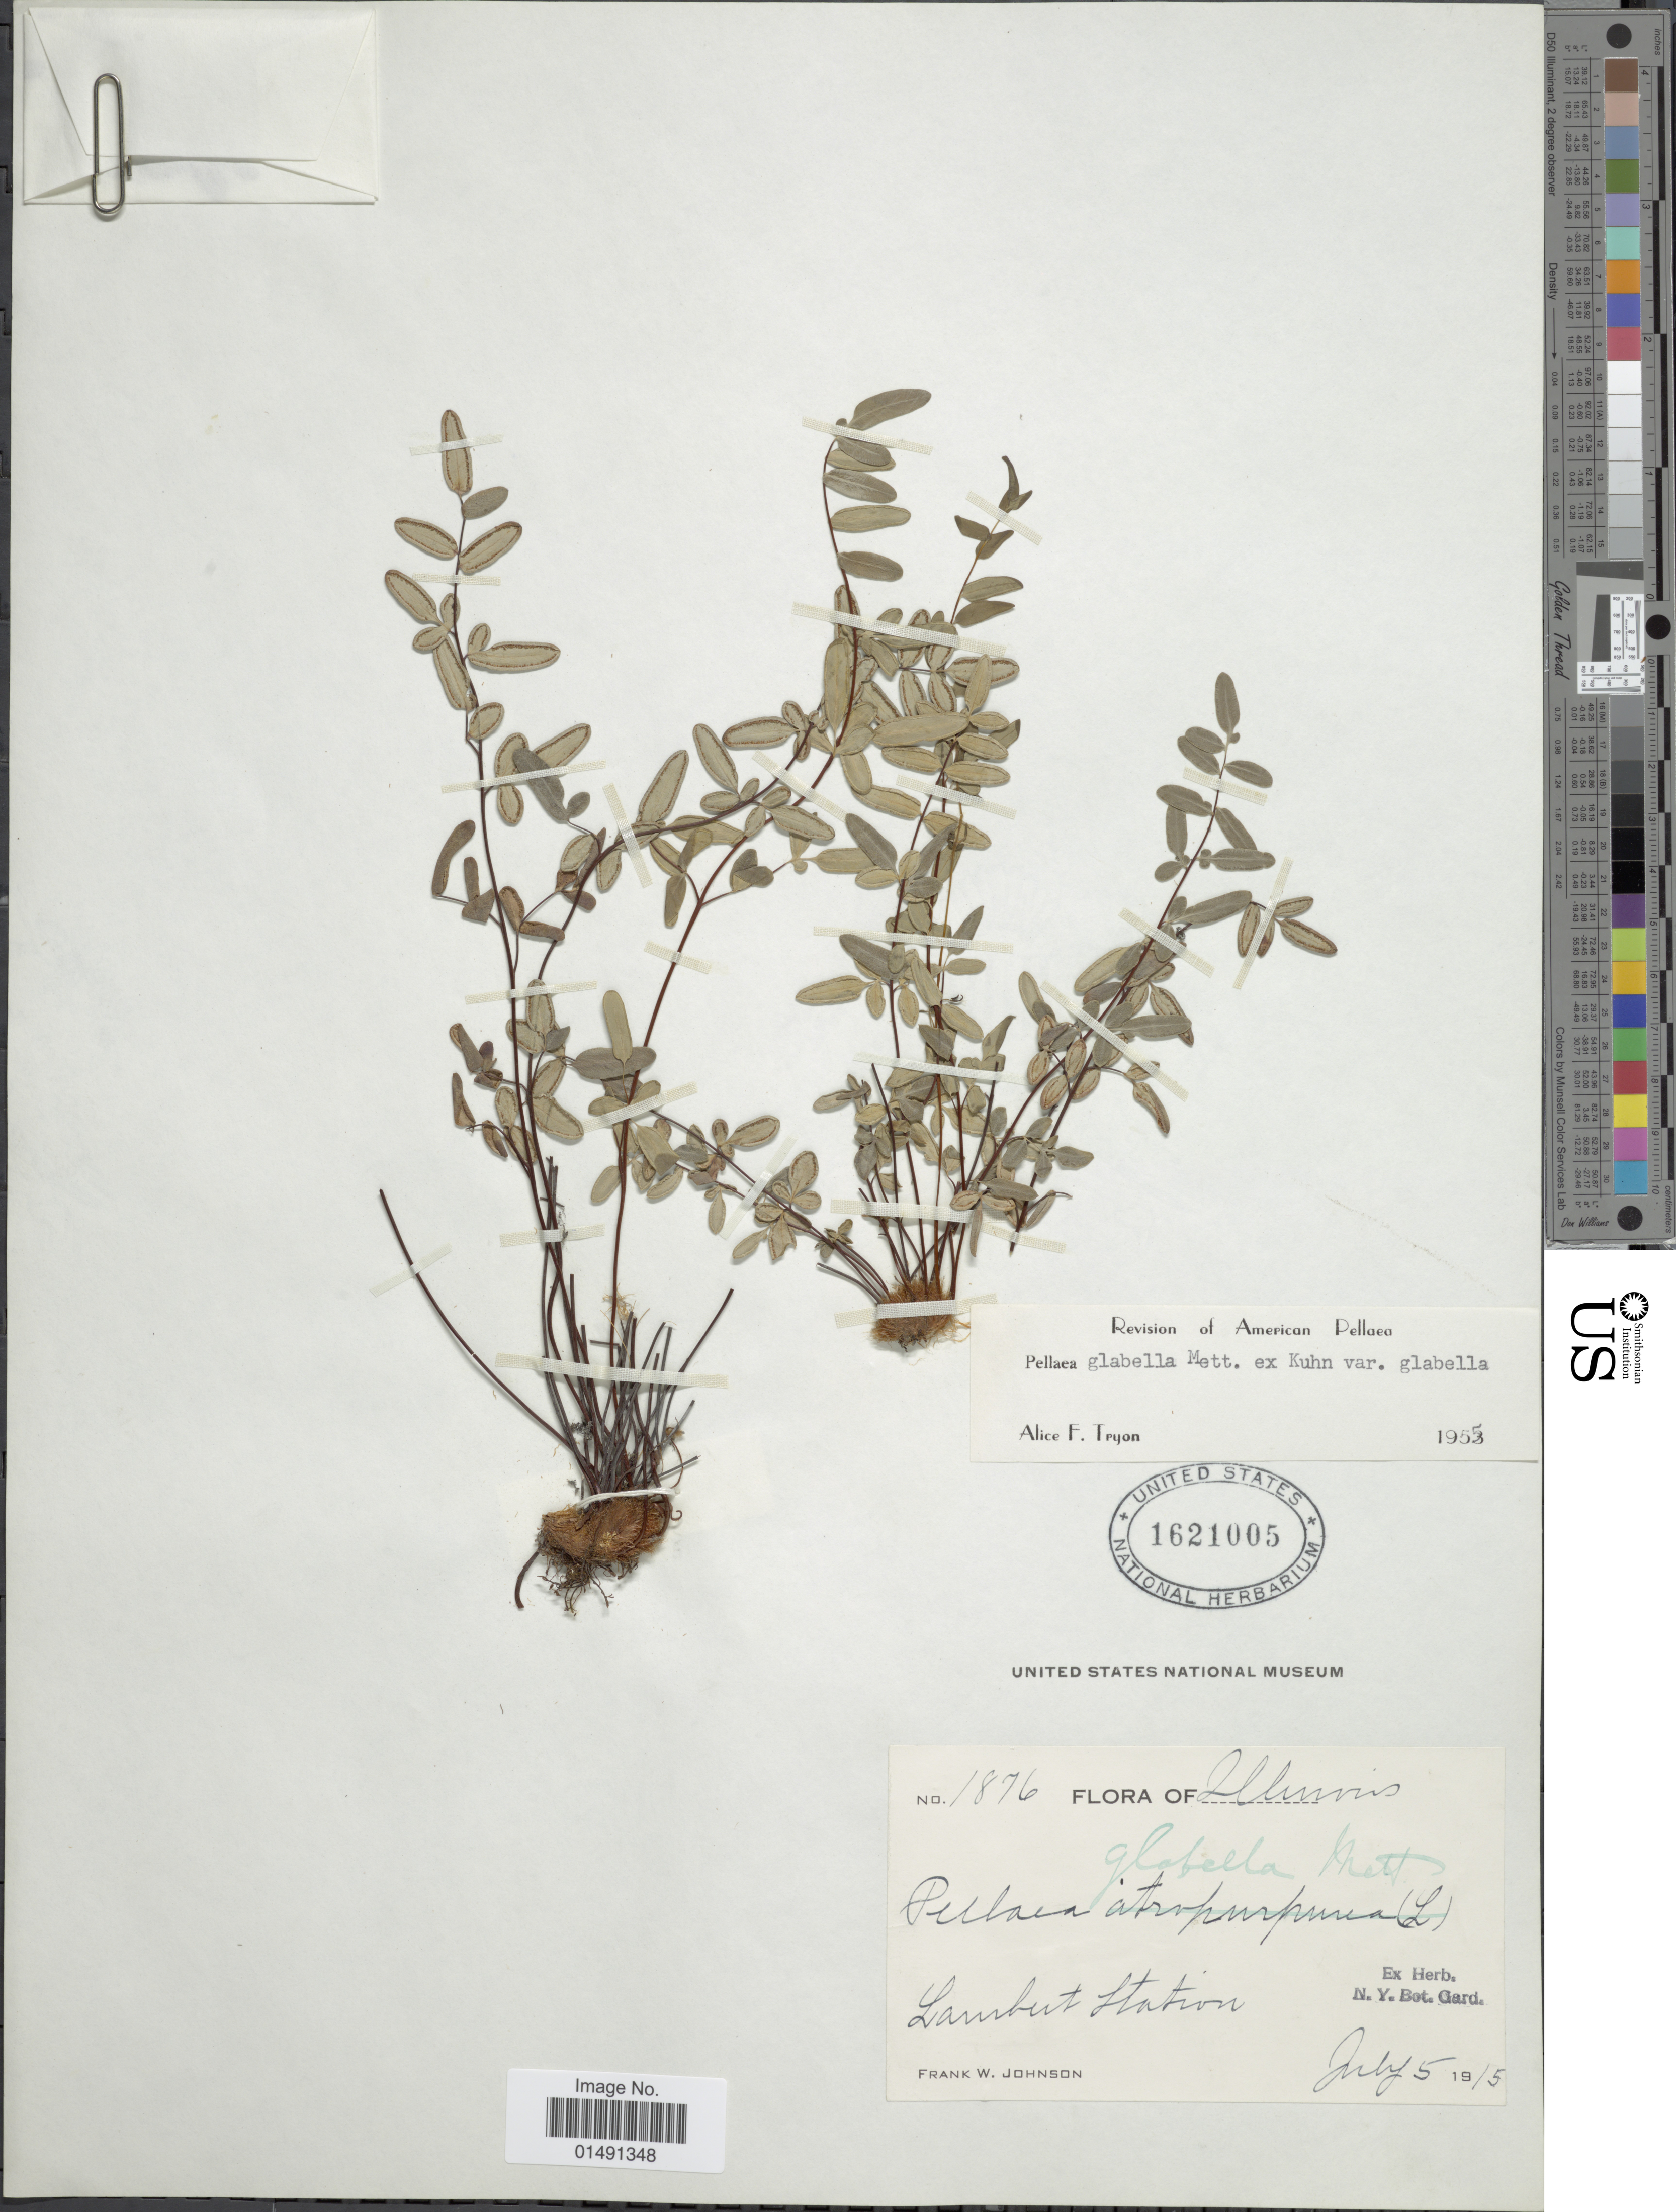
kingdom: Plantae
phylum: Tracheophyta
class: Polypodiopsida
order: Polypodiales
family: Pteridaceae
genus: Pellaea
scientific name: Pellaea glabella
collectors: F. W. Johnson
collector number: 1876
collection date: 1915-07-05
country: United States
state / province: Illinois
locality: Lambert Station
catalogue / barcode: US 1621005